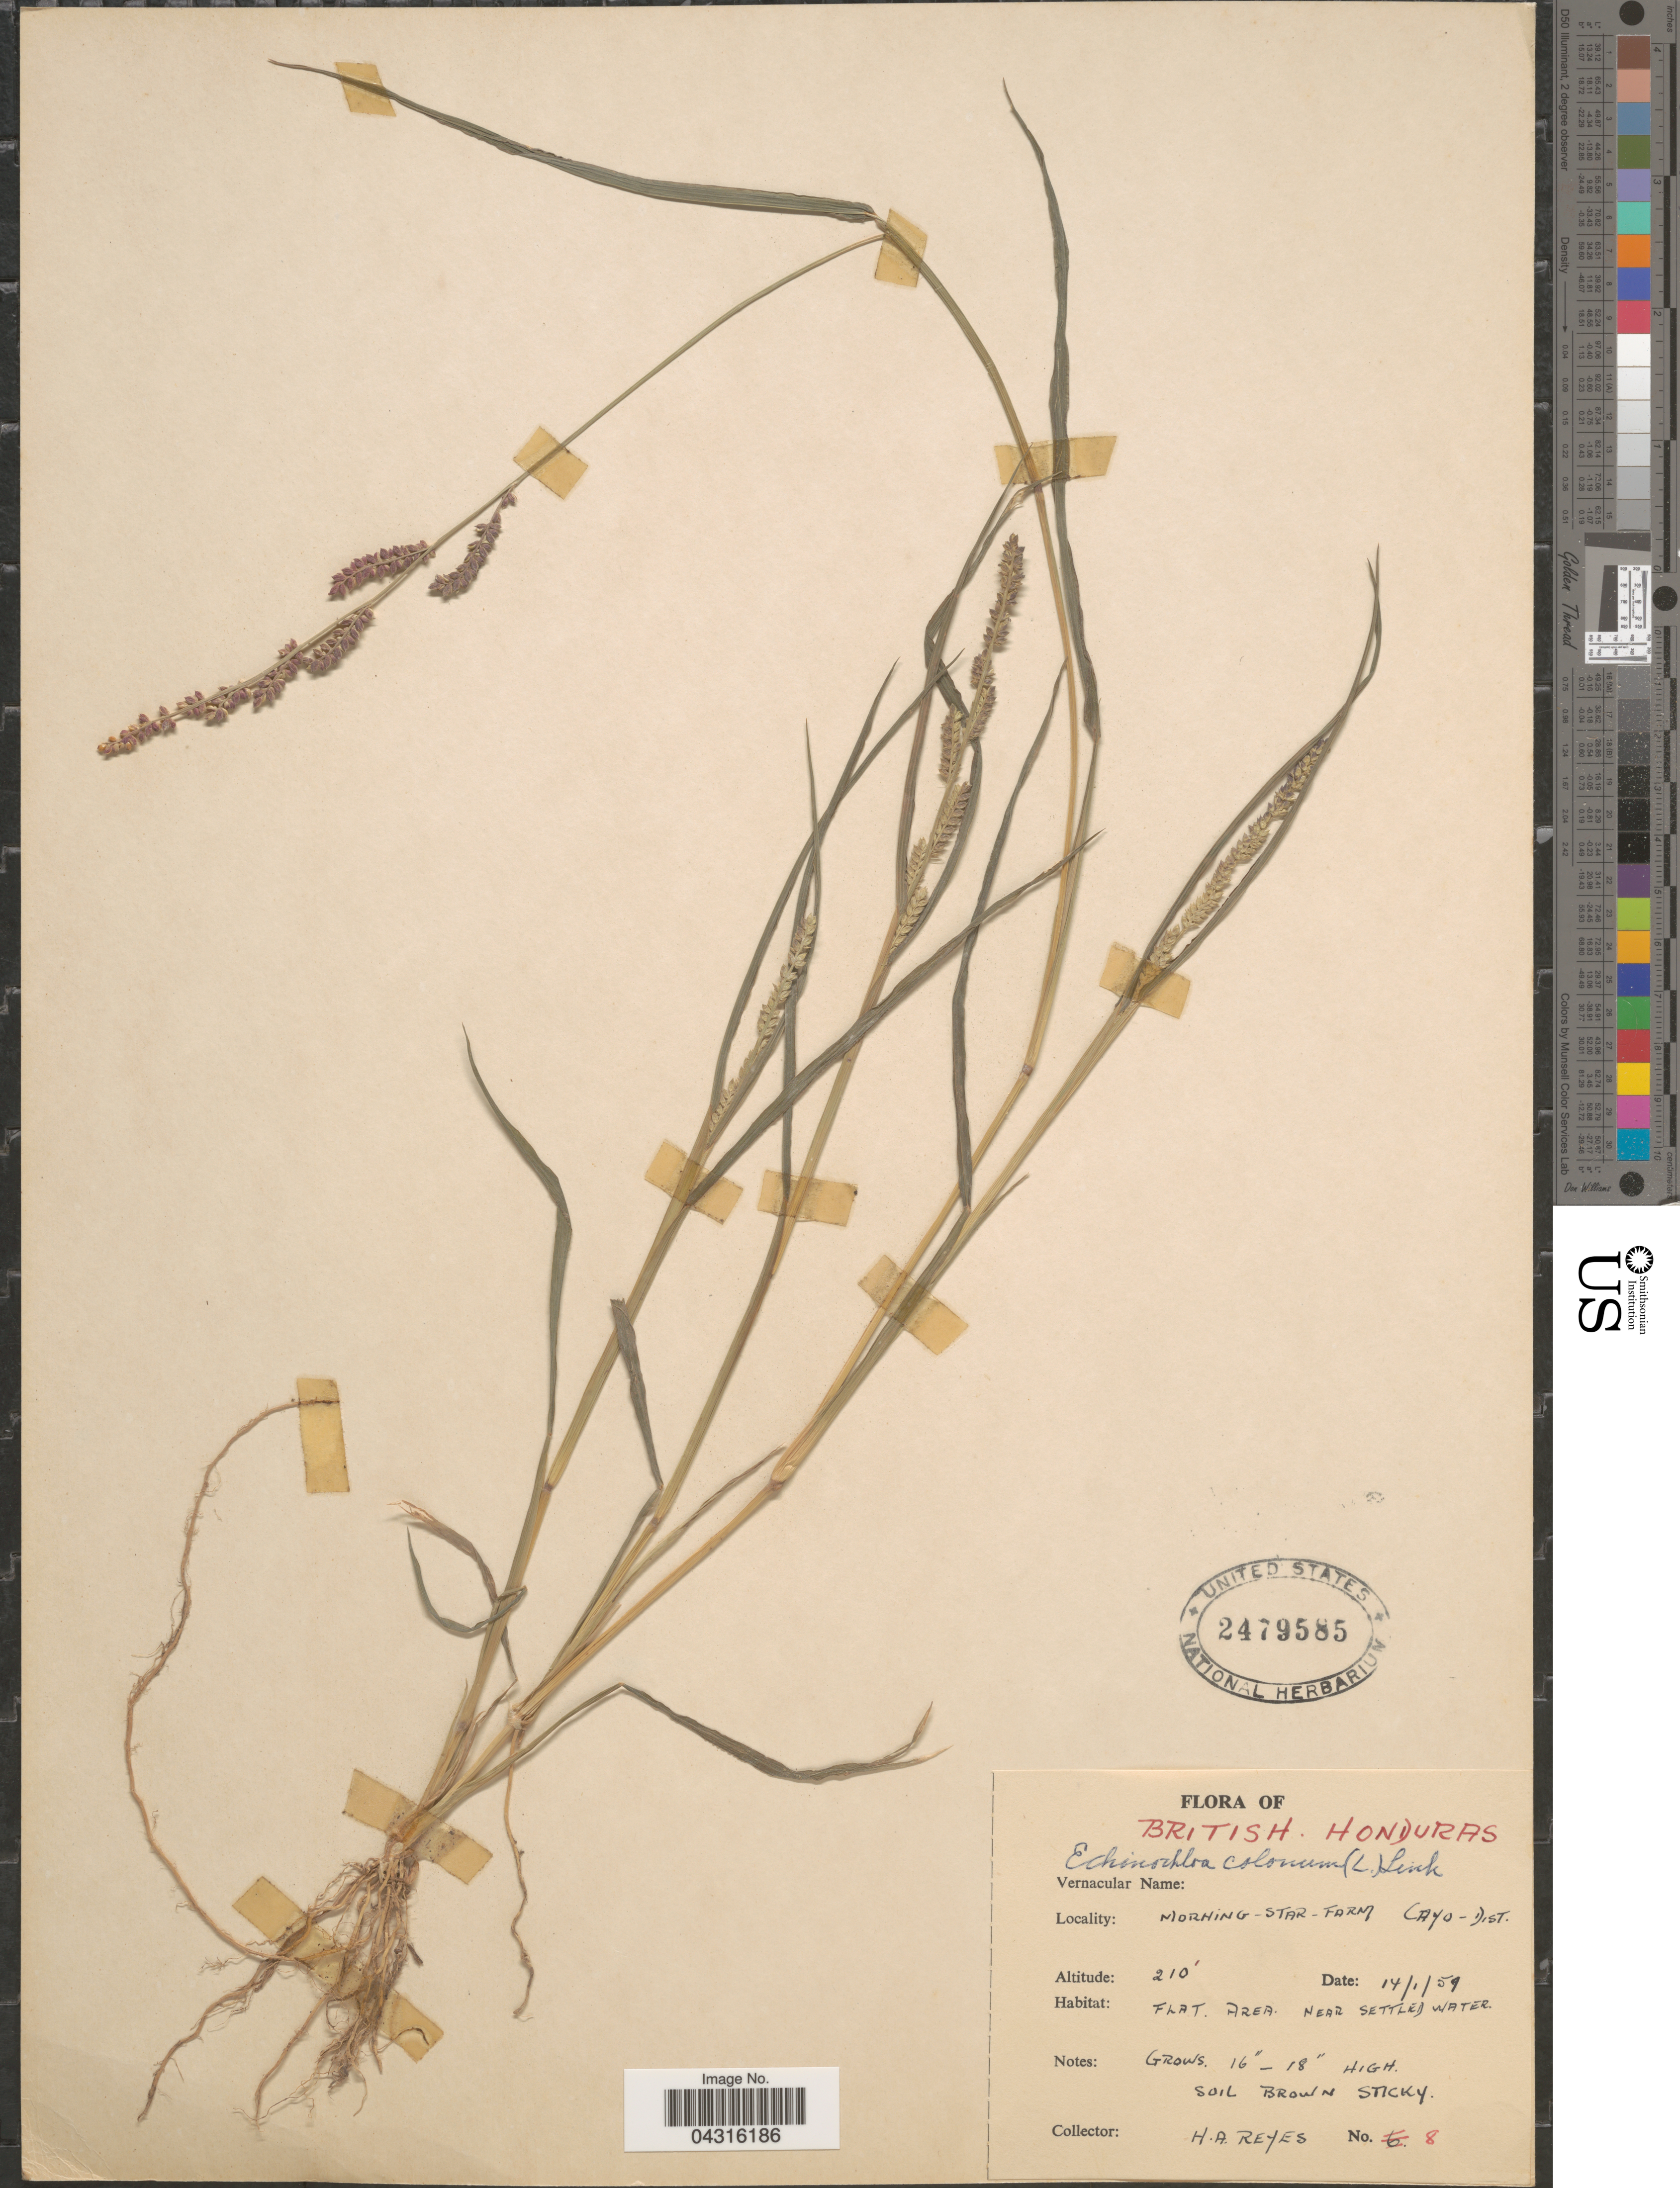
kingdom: Plantae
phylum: Tracheophyta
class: Liliopsida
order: Poales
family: Poaceae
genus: Echinochloa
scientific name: Echinochloa colona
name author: (L.) Link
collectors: H. Reyes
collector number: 8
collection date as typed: Transcribed d/m/y: 14/1/59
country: Belize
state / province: Cayo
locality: British Honduras. Morning-Star-Farm. Cayo - Dist.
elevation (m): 64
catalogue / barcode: US 2479585